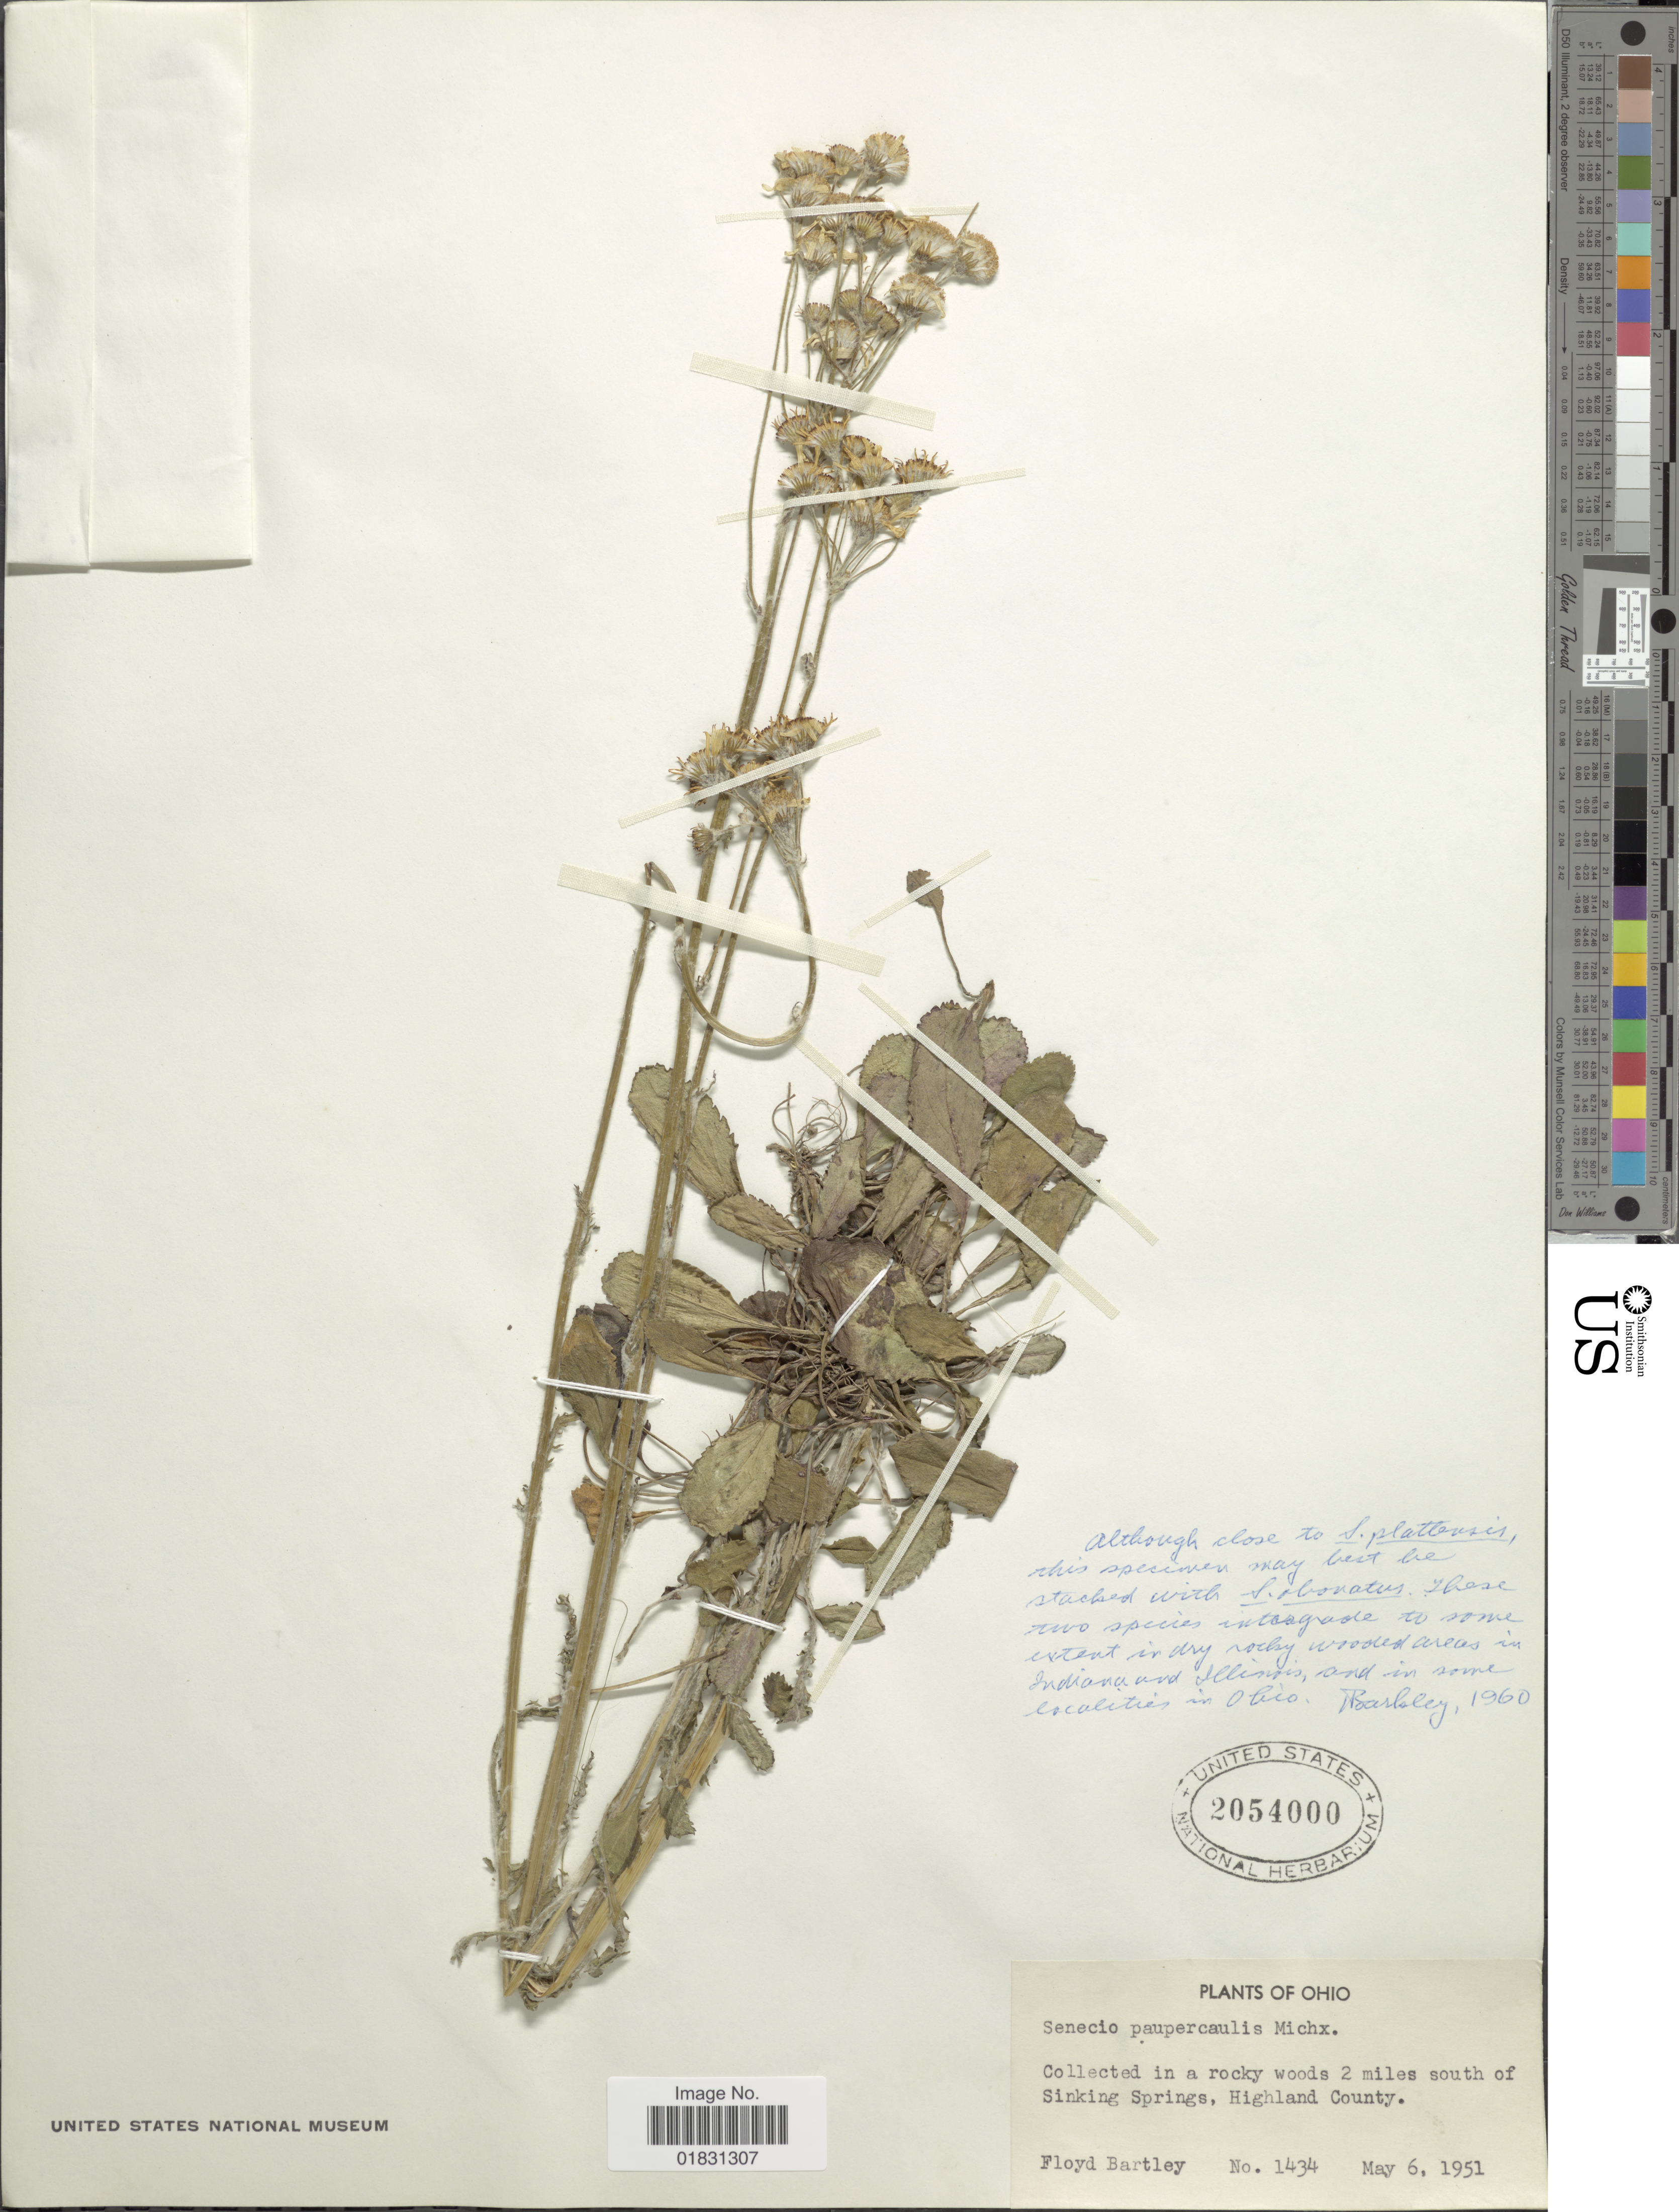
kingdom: Plantae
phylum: Tracheophyta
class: Magnoliopsida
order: Asterales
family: Asteraceae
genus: Packera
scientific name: Packera obovata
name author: (Muhl. ex Willd.) W.A. Weber & Á. Löve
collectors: F. Bartley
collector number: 1434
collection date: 1951-05-06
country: United States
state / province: Ohio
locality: In a rocky woods 2 miles south of Sinking Springs, Highland County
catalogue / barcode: US 2054000